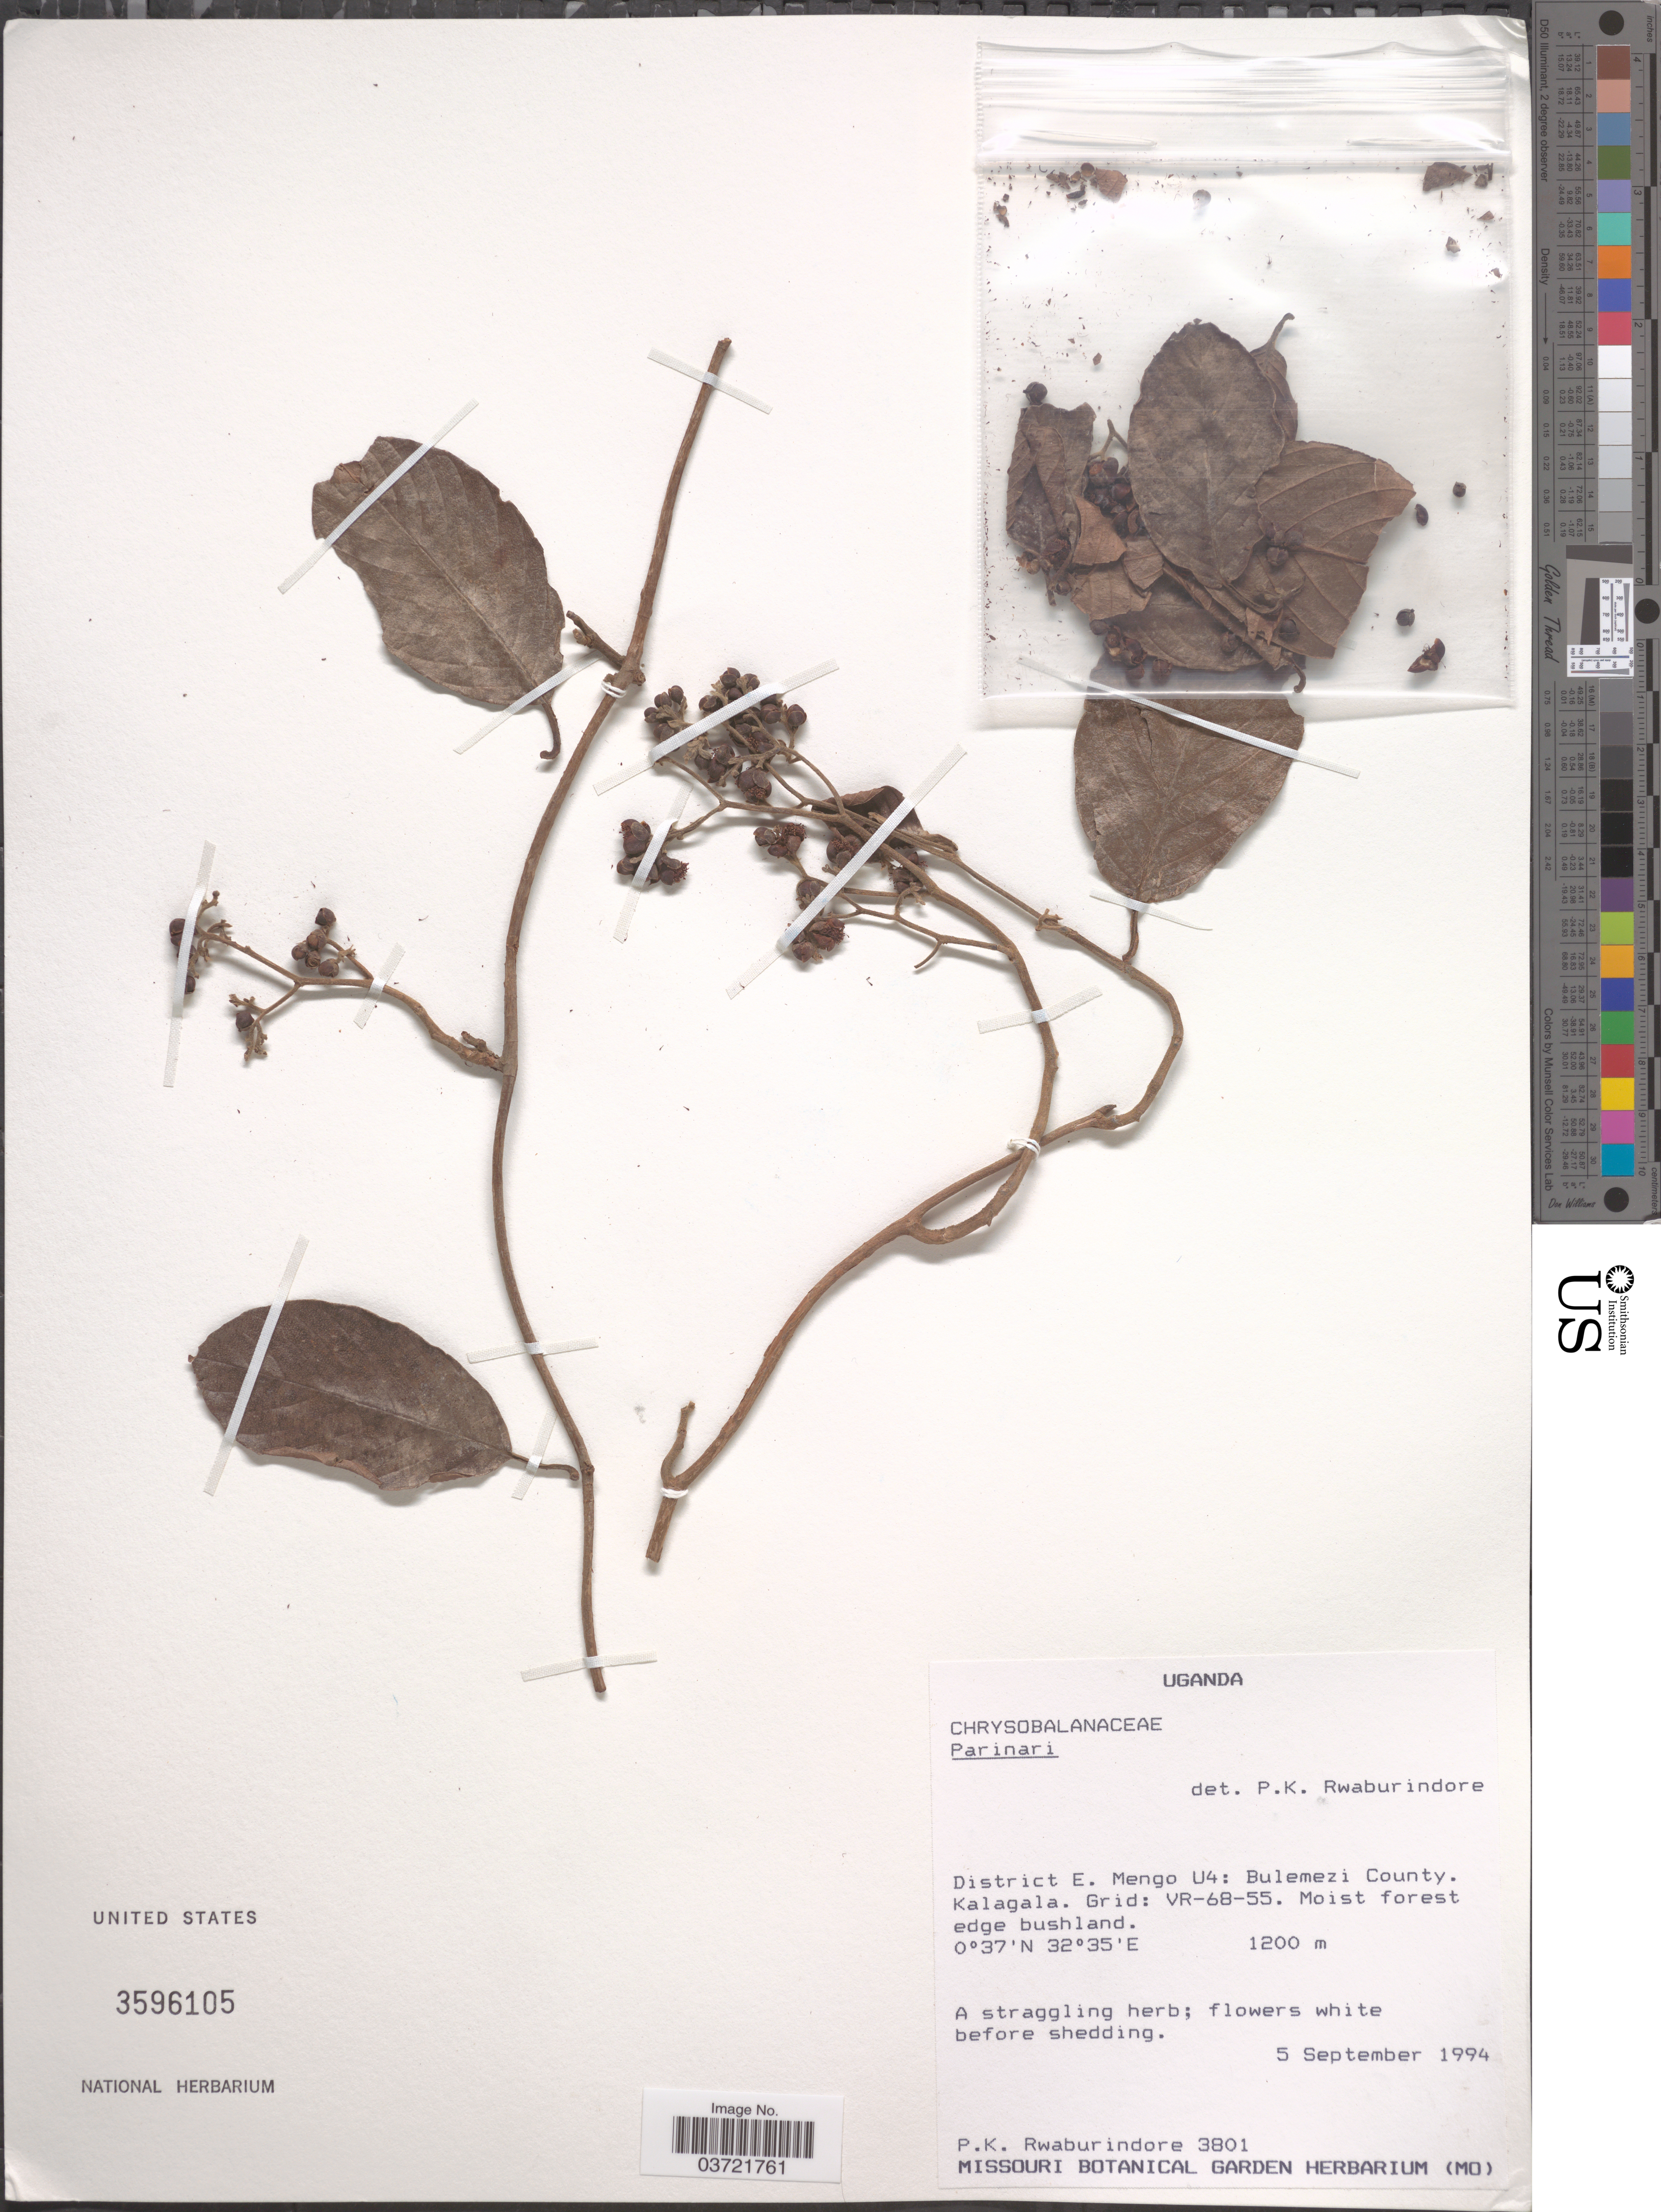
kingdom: Plantae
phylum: Tracheophyta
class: Magnoliopsida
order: Malpighiales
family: Chrysobalanaceae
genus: Parinari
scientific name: Parinari sp.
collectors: P. Rwaburindore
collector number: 3801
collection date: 1994-09-05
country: Uganda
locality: District E. Mengo U4: Bulemezi County. Kalagala. Grid: VR-68-55.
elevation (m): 1200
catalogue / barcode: US 3596105